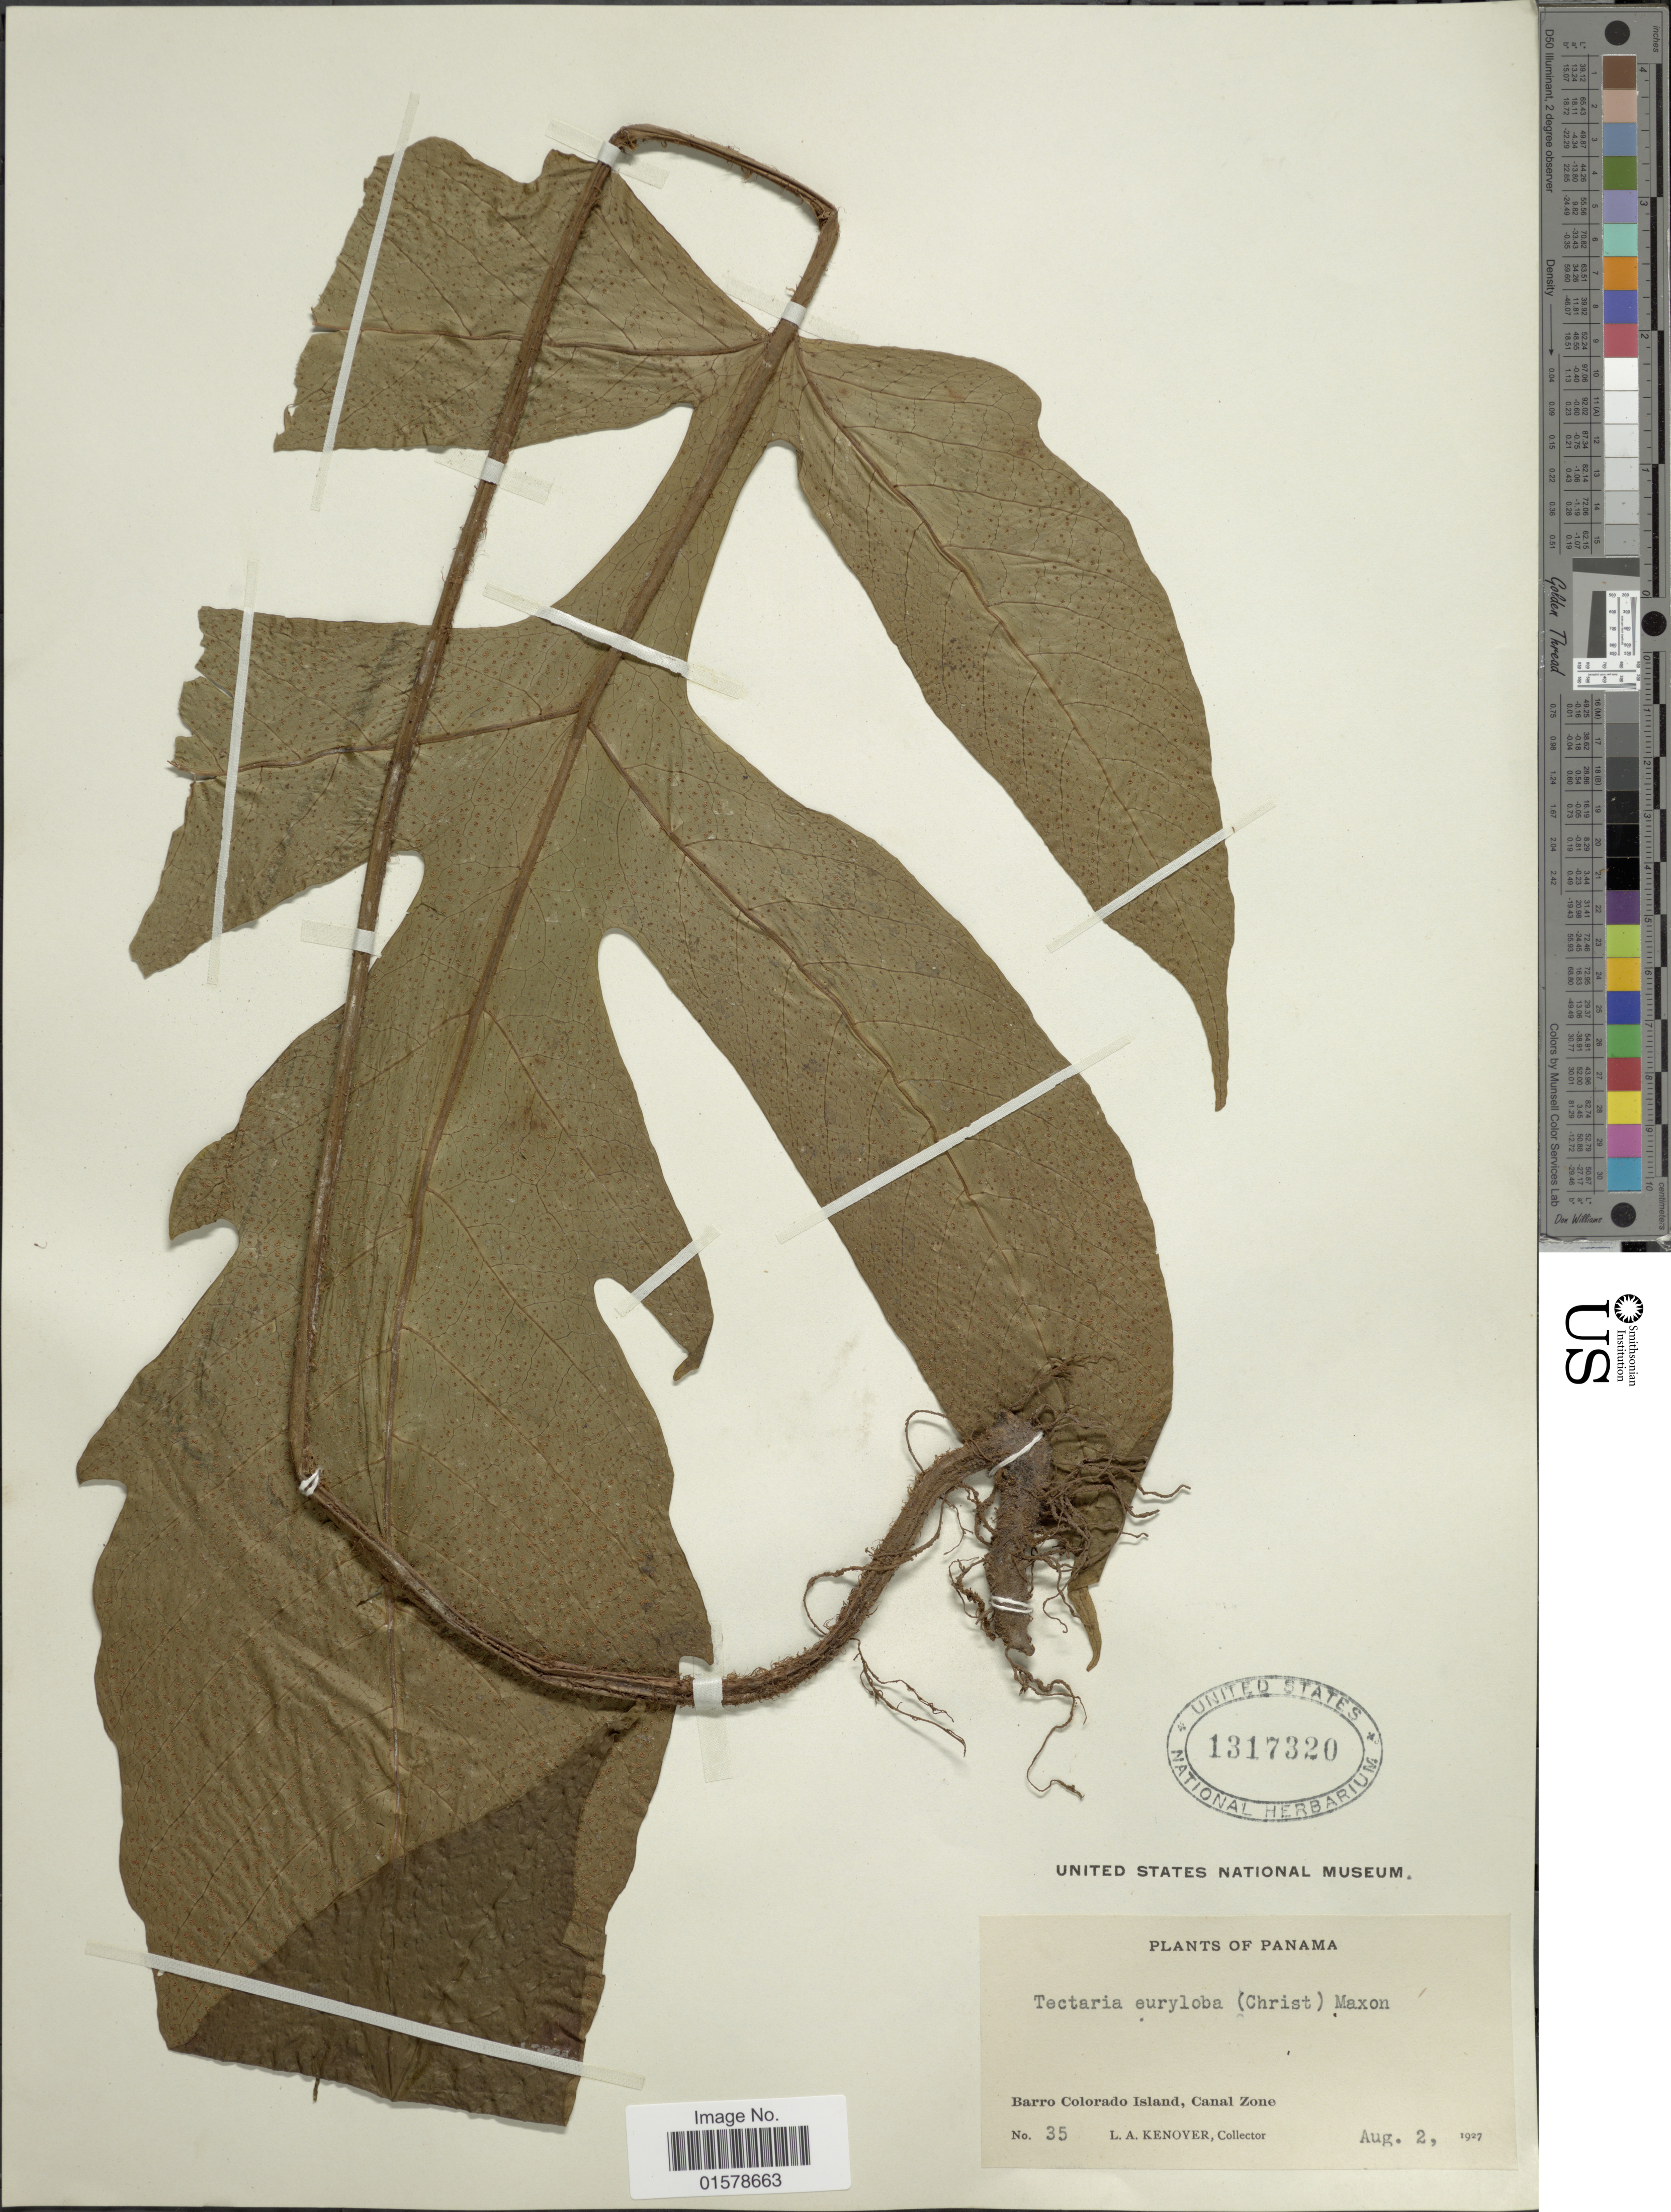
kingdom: Plantae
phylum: Tracheophyta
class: Polypodiopsida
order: Polypodiales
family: Tectariaceae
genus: Tectaria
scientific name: Tectaria nicotianifolia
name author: (Baker) C. Chr.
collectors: L. Kenover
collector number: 35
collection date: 1927-08-02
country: Panama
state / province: Colón / Panamá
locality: Barro Colorade Island, Canal Zone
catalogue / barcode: US 1317320